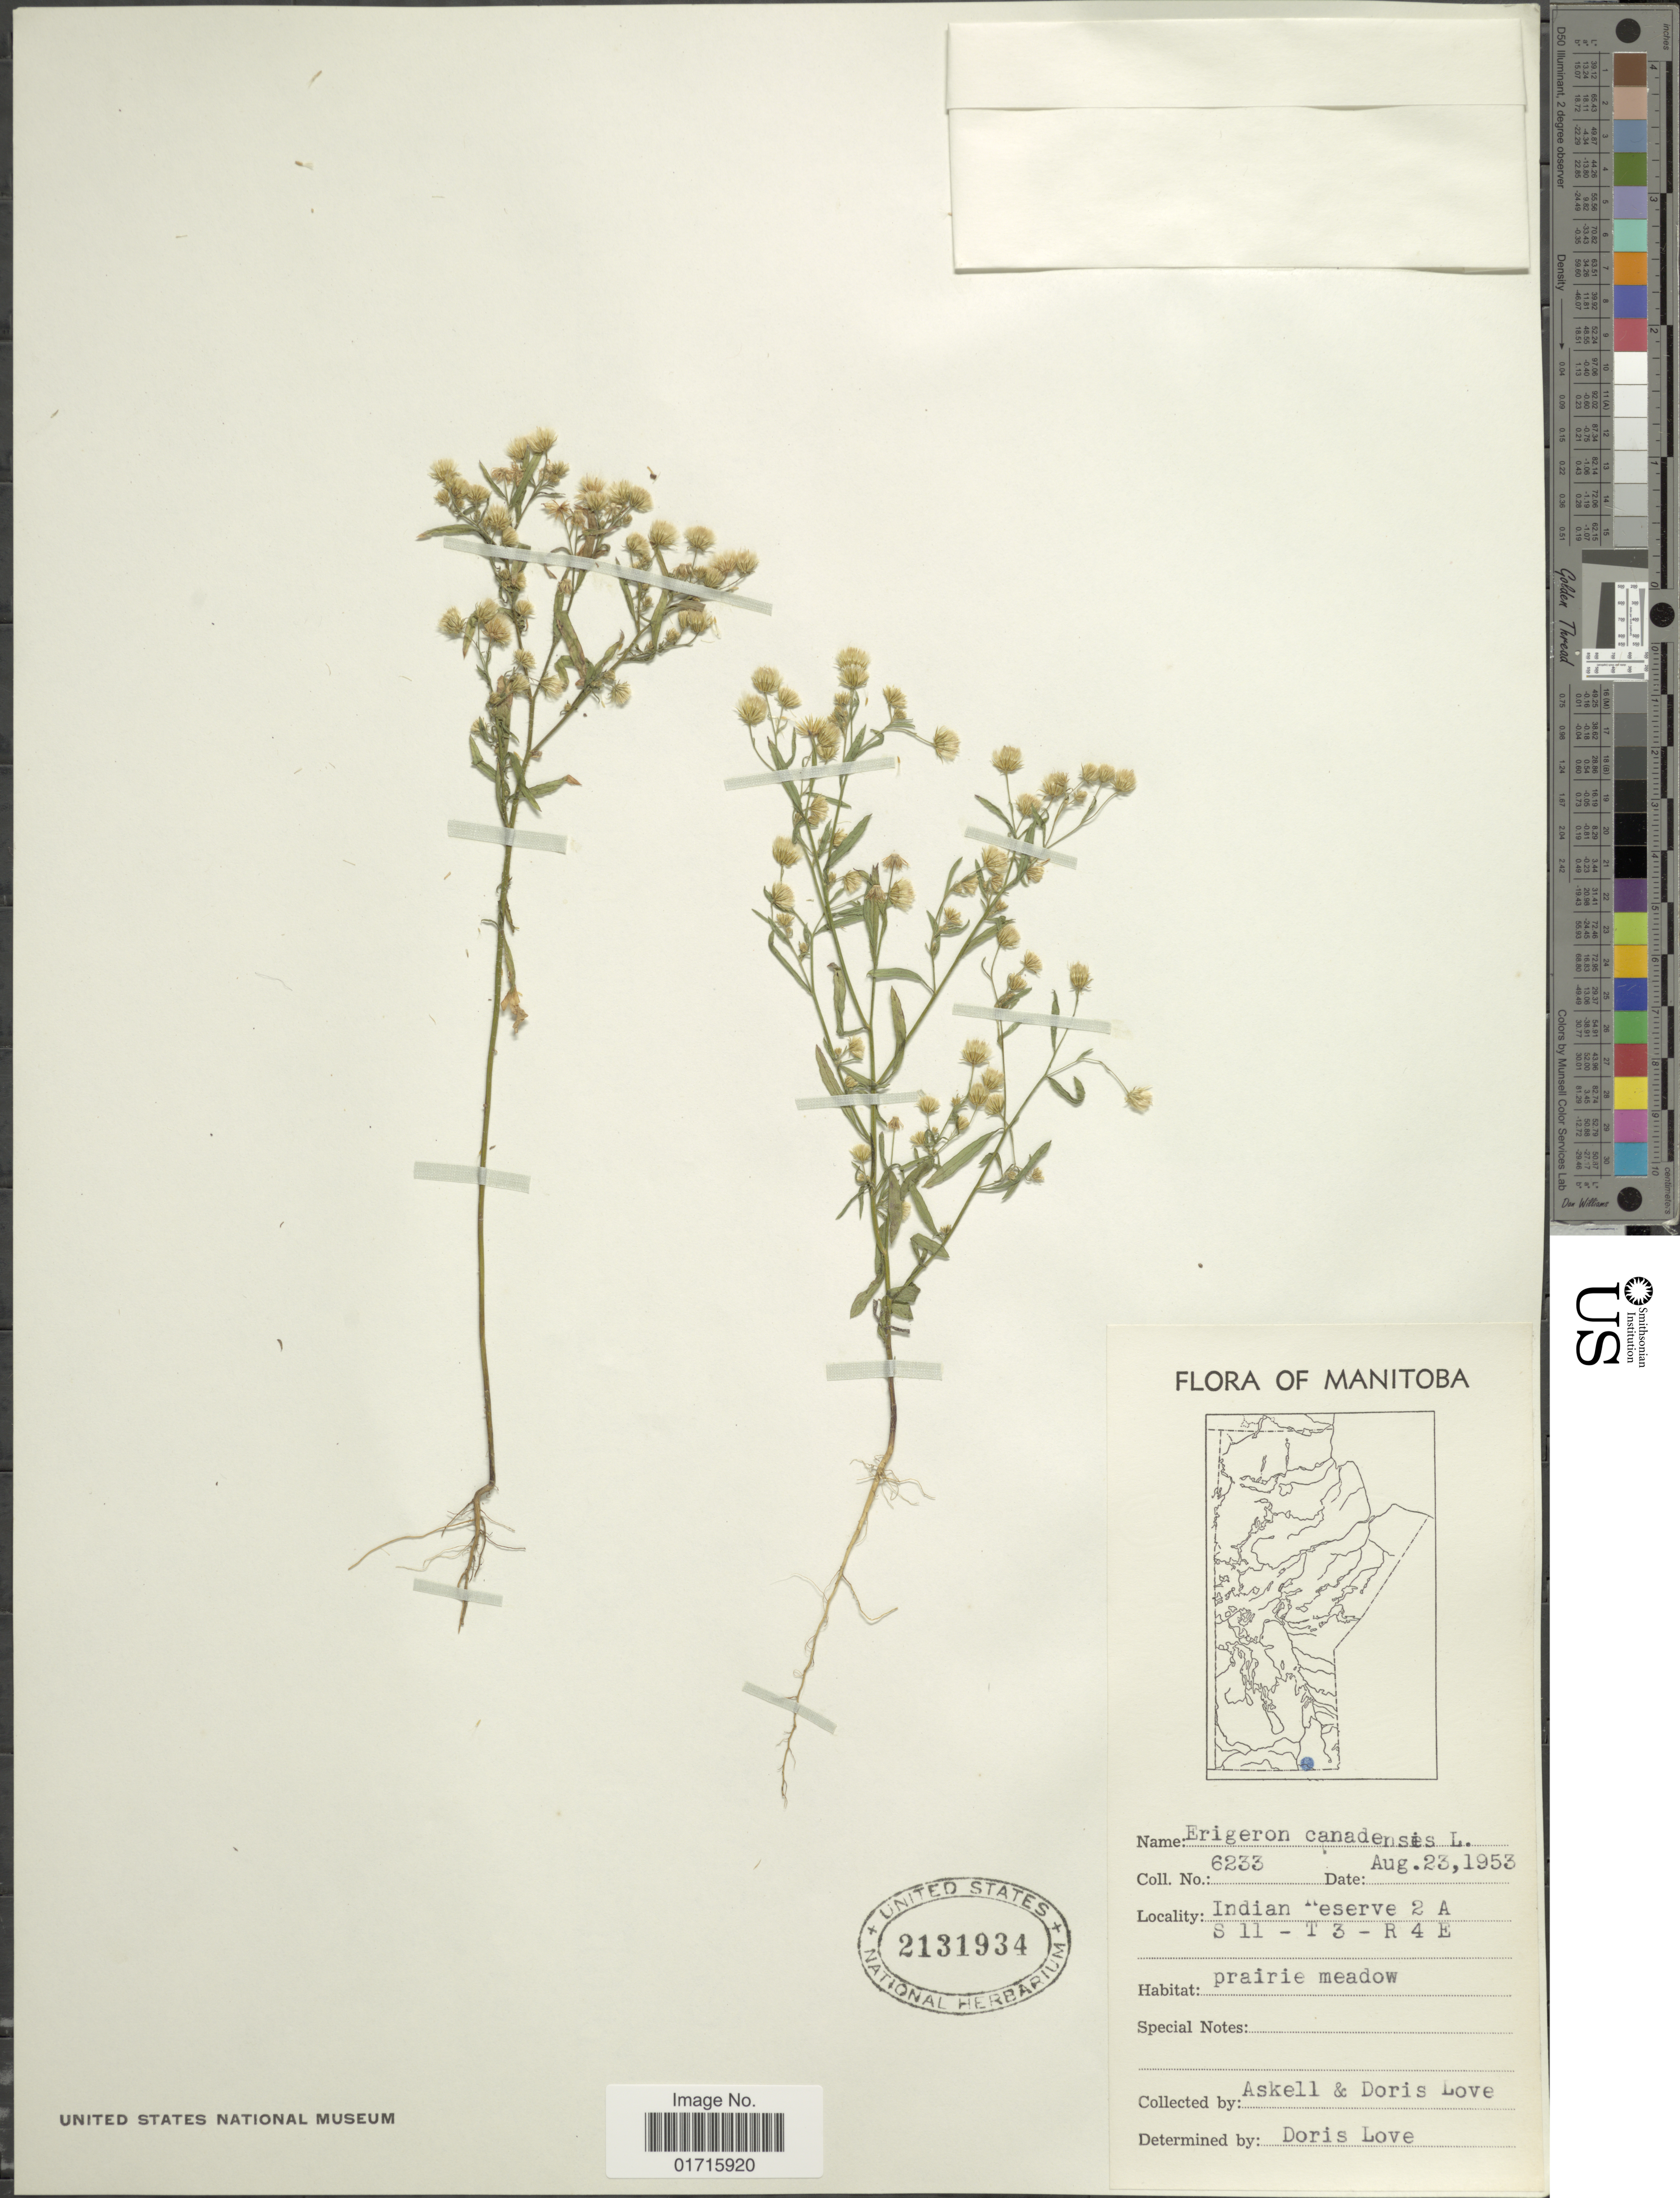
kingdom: Plantae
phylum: Tracheophyta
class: Magnoliopsida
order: Asterales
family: Asteraceae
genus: Conyza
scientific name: Conyza canadensis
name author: (L.) Cronq.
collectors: Á. Löve & D. Löve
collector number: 6233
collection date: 1953-08-23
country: Canada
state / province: Manitoba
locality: Manitoba. Indian Reserve 2 A S 11 - T 3 - R 4 E. prairie meadow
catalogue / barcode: US 2131934